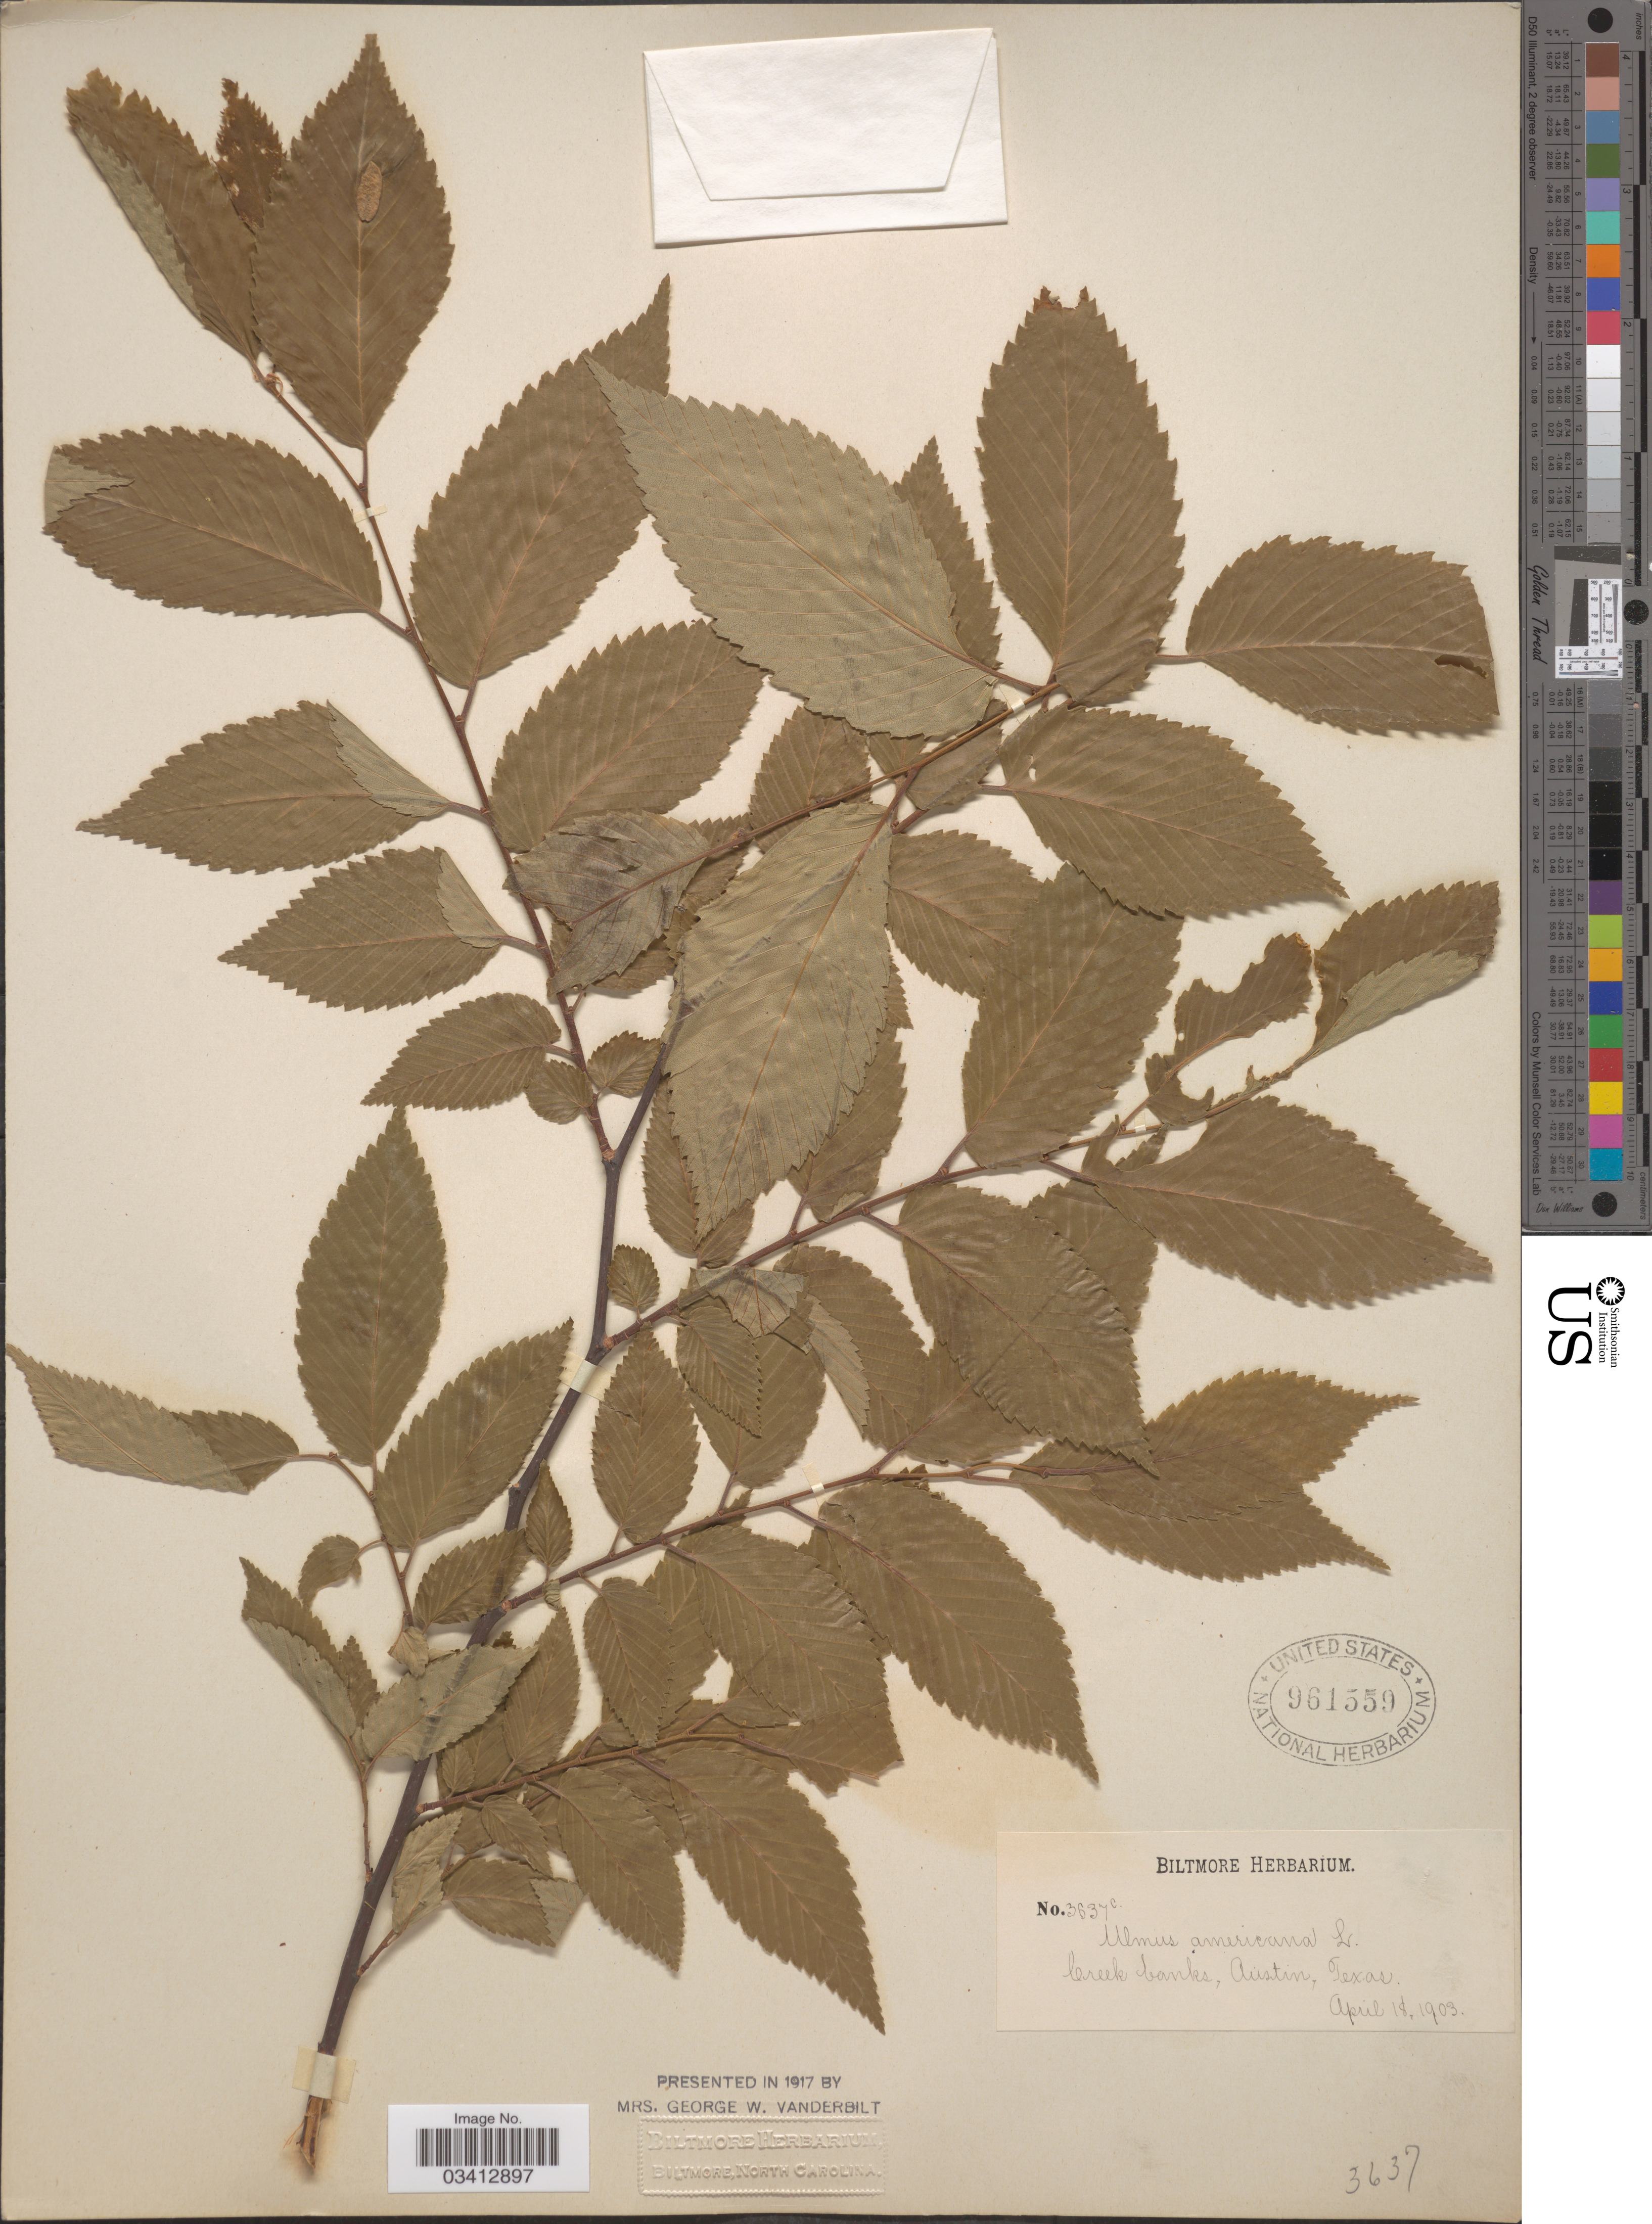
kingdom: Plantae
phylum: Tracheophyta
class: Magnoliopsida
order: Rosales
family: Ulmaceae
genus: Ulmus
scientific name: Ulmus americana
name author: L.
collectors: ex herb. Biltmore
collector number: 3637C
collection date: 1903-04-18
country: United States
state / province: Texas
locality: Creek banks, Austin.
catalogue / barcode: US 961559